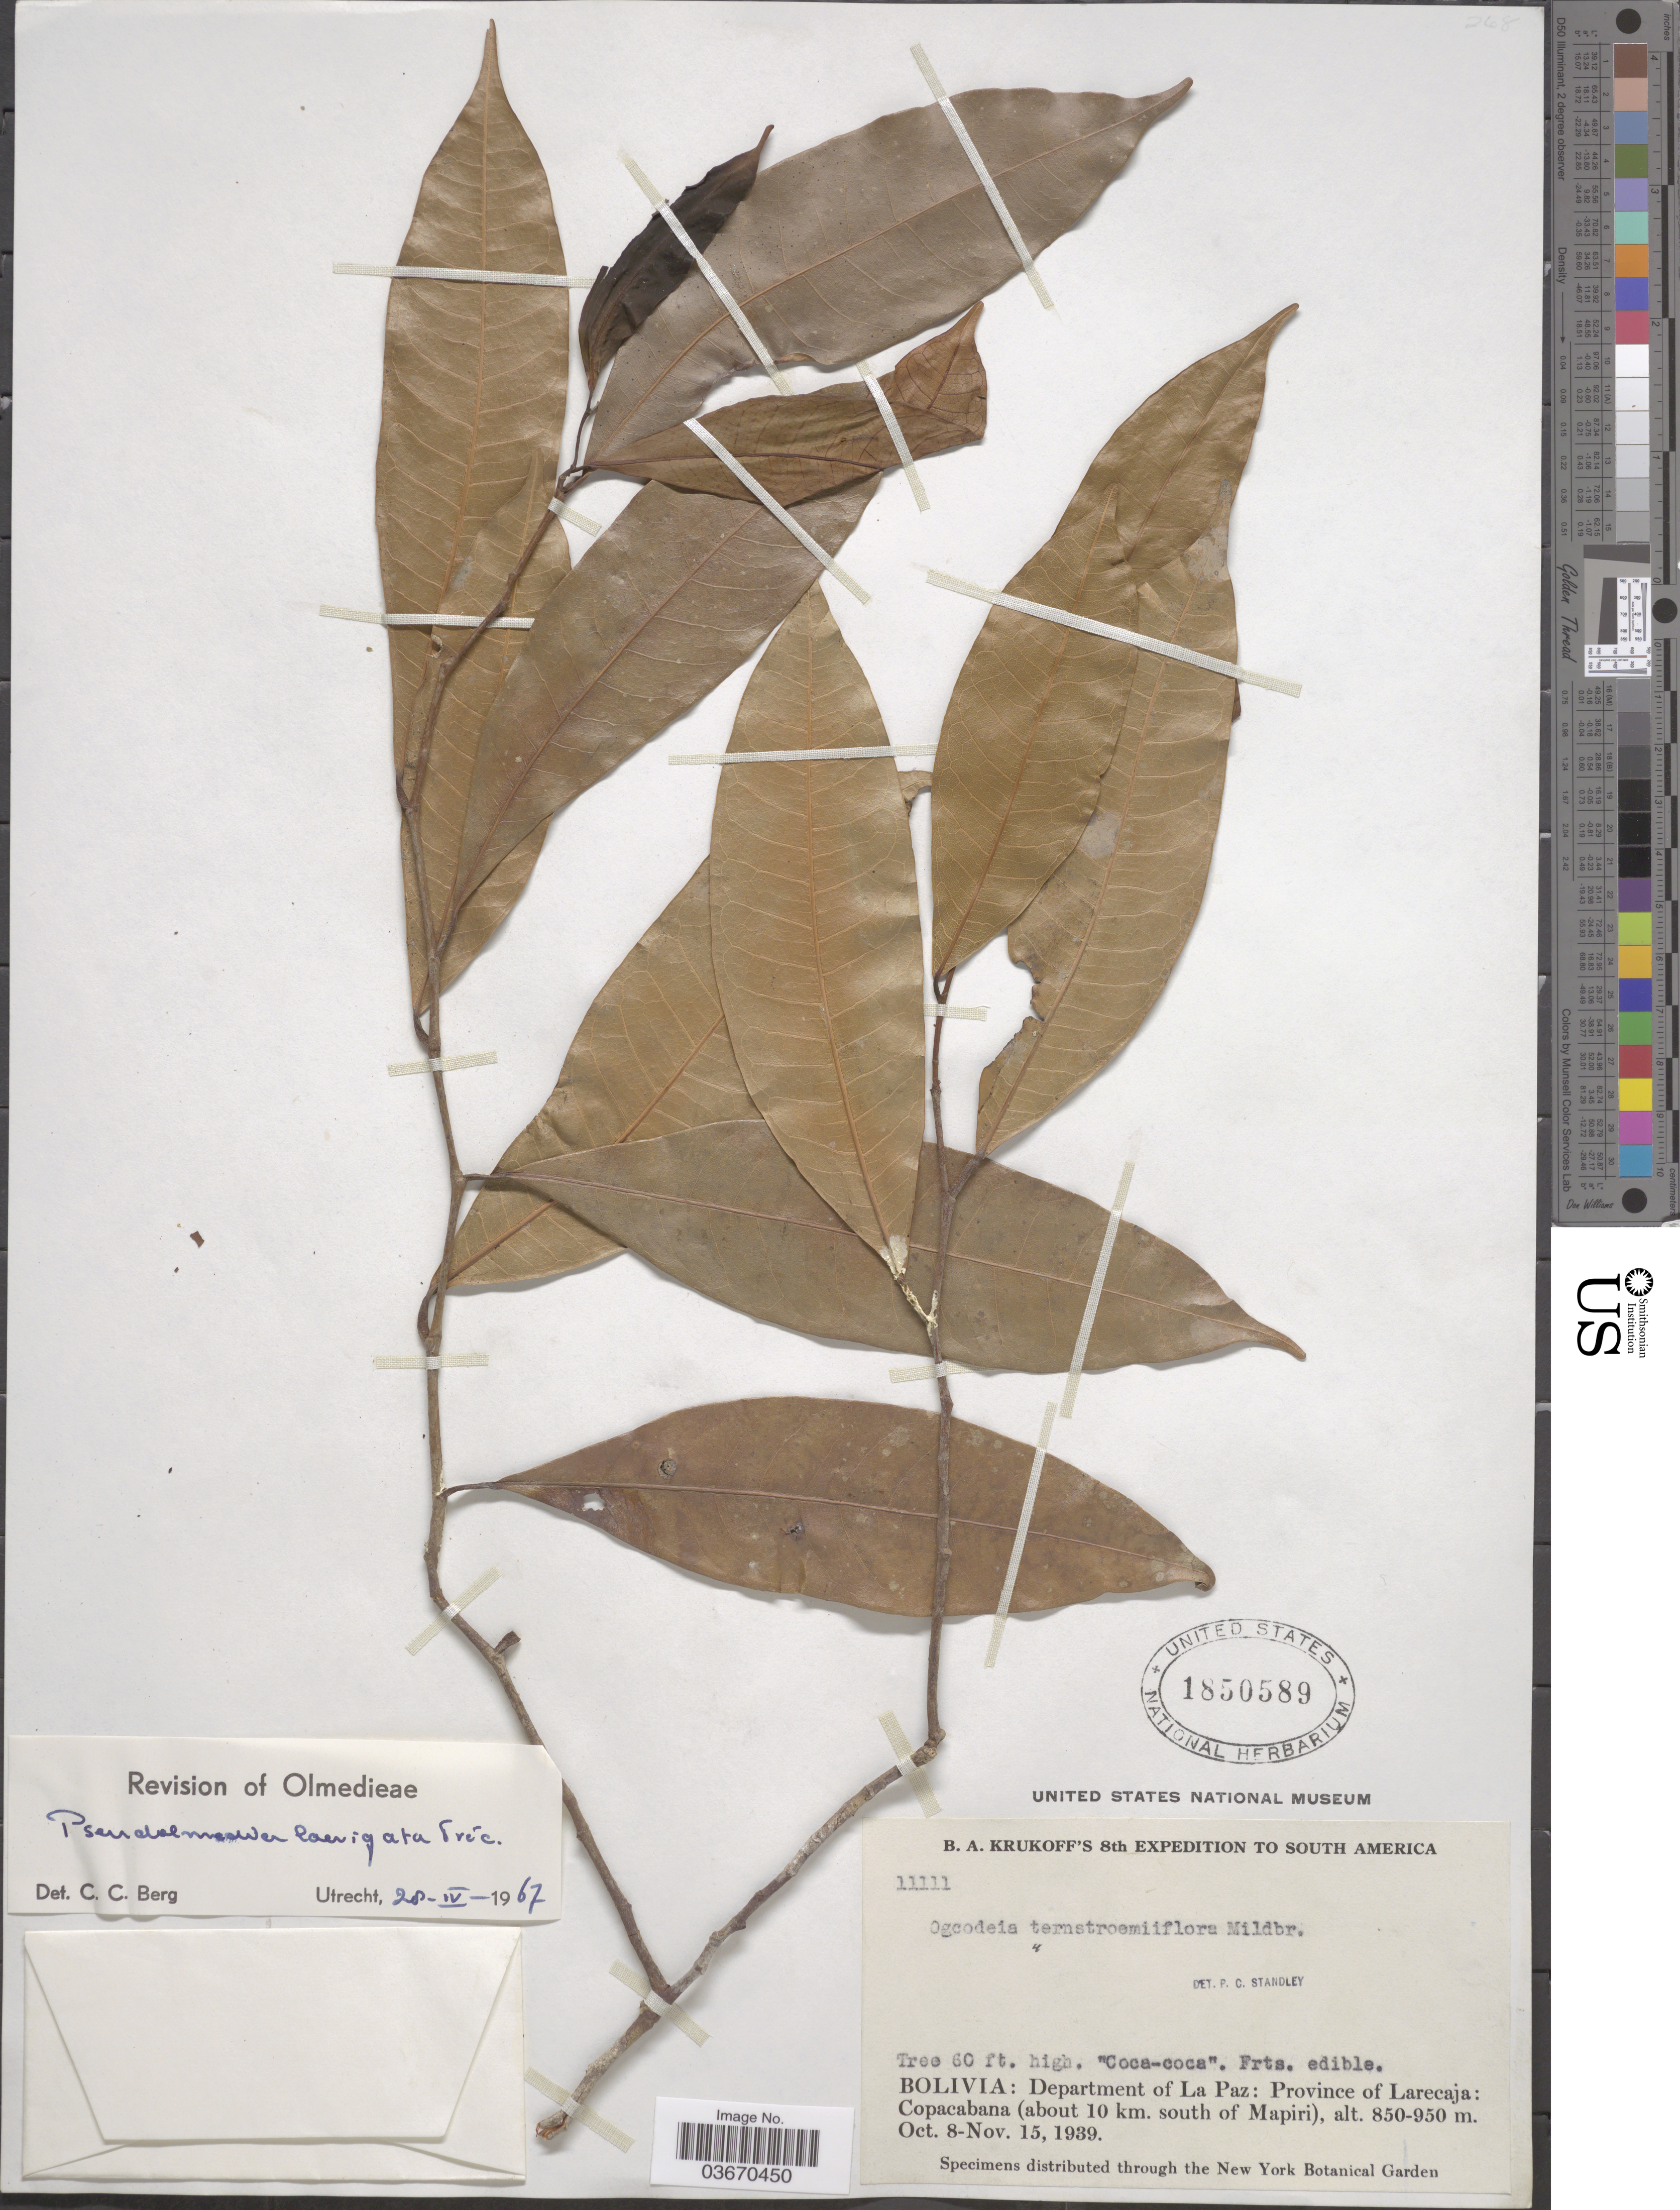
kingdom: Plantae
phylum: Tracheophyta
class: Magnoliopsida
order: Rosales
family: Moraceae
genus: Pseudolmedia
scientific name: Pseudolmedia laevigata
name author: Trécul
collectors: B. A. Krukoff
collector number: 11111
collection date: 1939-10-08/1939-11-15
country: Bolivia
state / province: La Paz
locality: Department of La Paz: Province of Larecaja: Copacabana (about 10 km. south of Mapiri).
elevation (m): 850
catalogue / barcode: US 1850589